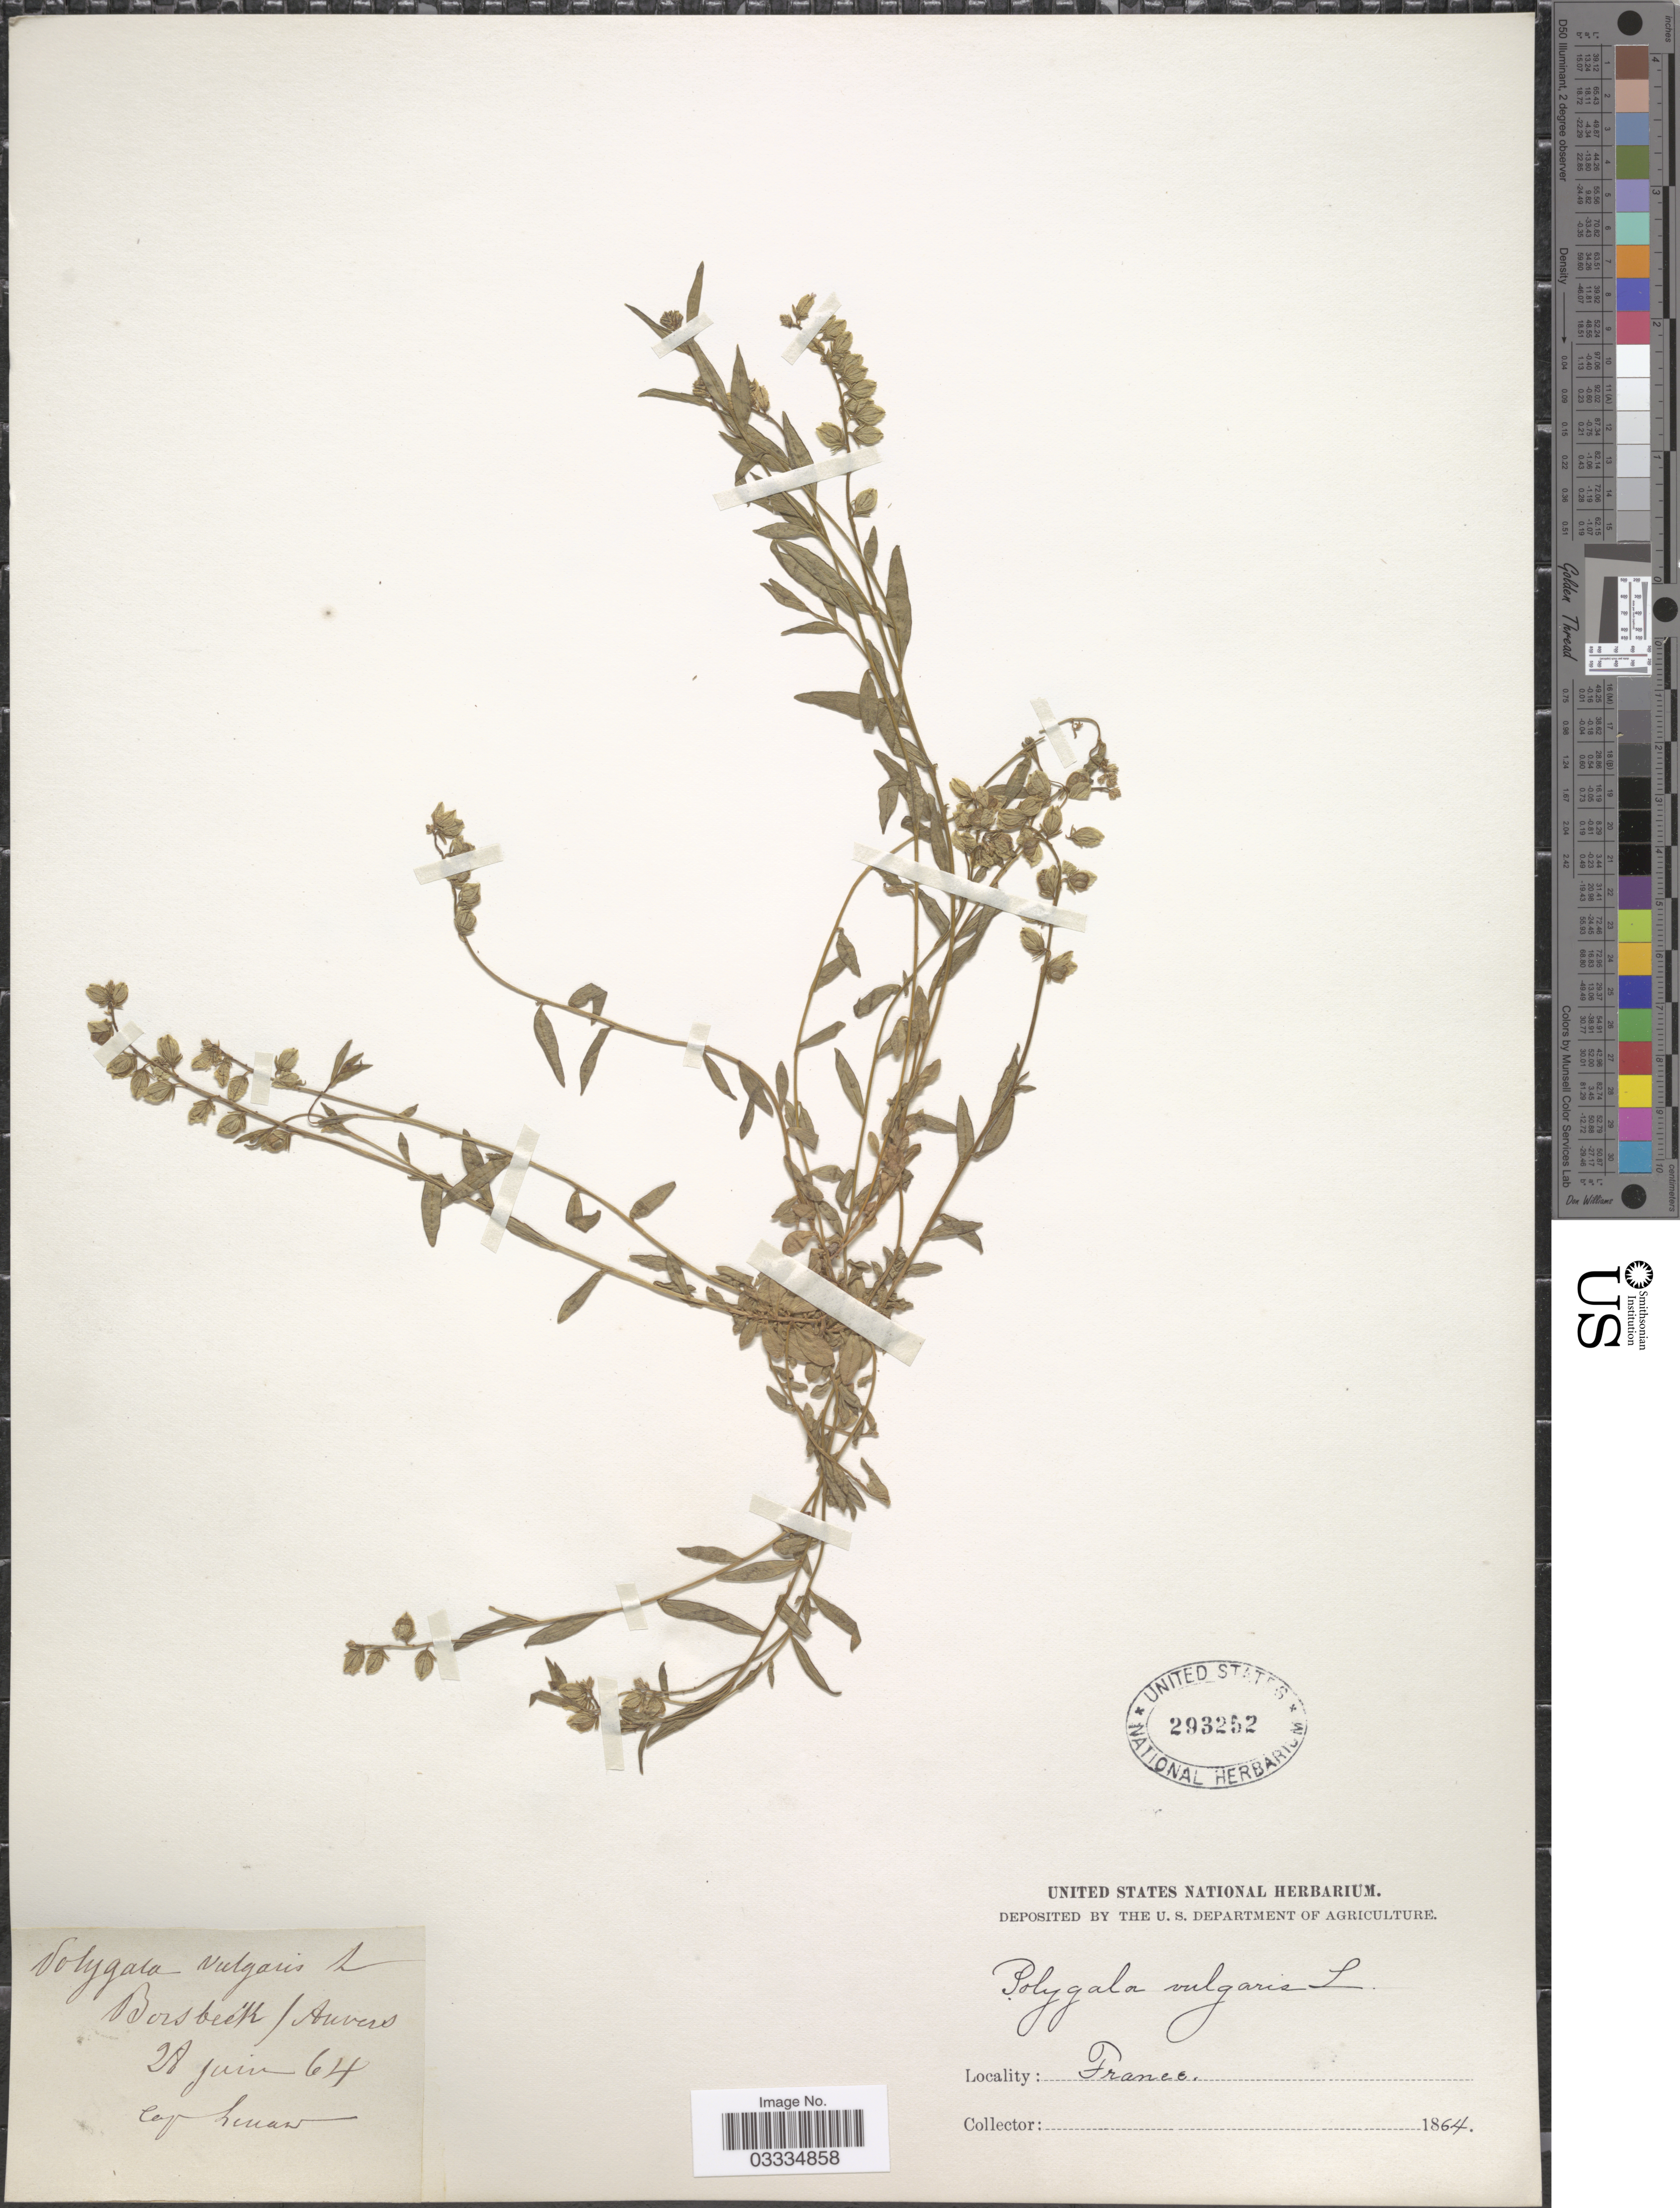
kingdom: Plantae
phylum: Tracheophyta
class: Magnoliopsida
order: Fabales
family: Polygalaceae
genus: Polygala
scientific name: Polygala vulgaris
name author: L.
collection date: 1864-06-28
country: Belgium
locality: Borsbeek/Anvers.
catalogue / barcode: US 293252